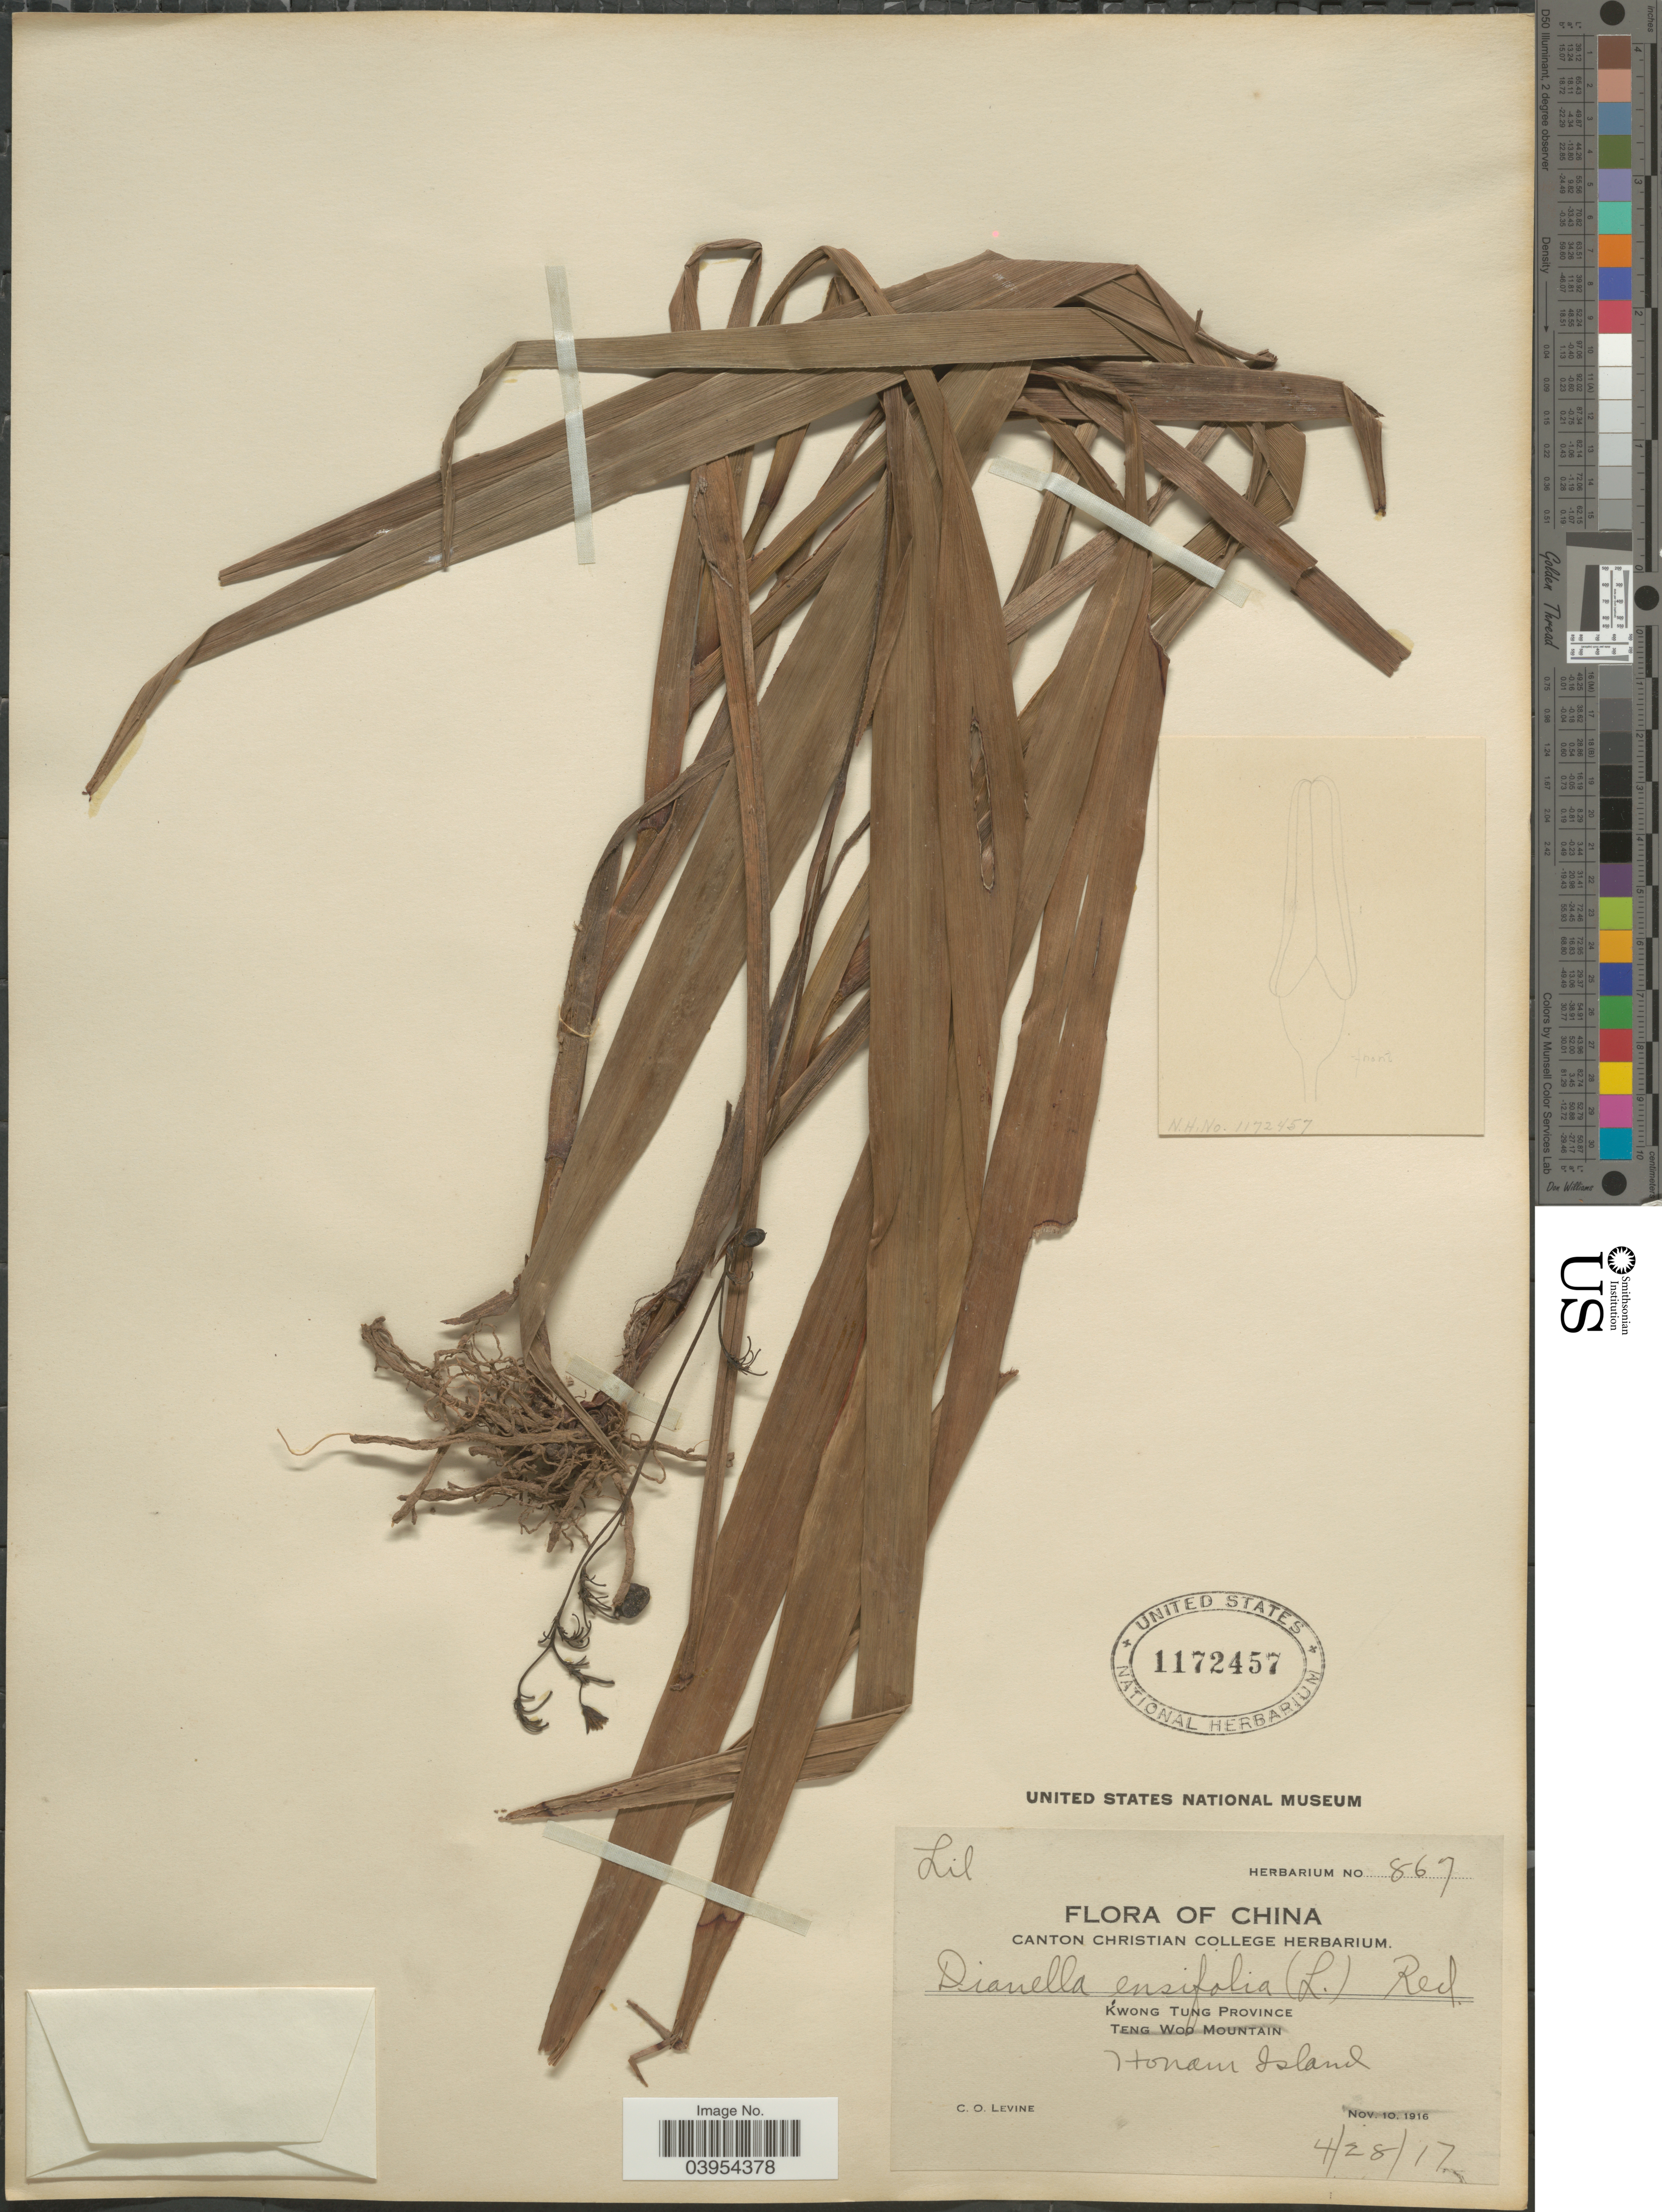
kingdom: Plantae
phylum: Tracheophyta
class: Liliopsida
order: Asparagales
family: Asphodelaceae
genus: Dianella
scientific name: Dianella ensifolia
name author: (L.) DC.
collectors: C. O. Levine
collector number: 867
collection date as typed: Transcribed d/m/y: 28/4/17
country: China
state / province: Guangdong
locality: Kwong Tung Province. Honam Island.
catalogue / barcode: US 1172457